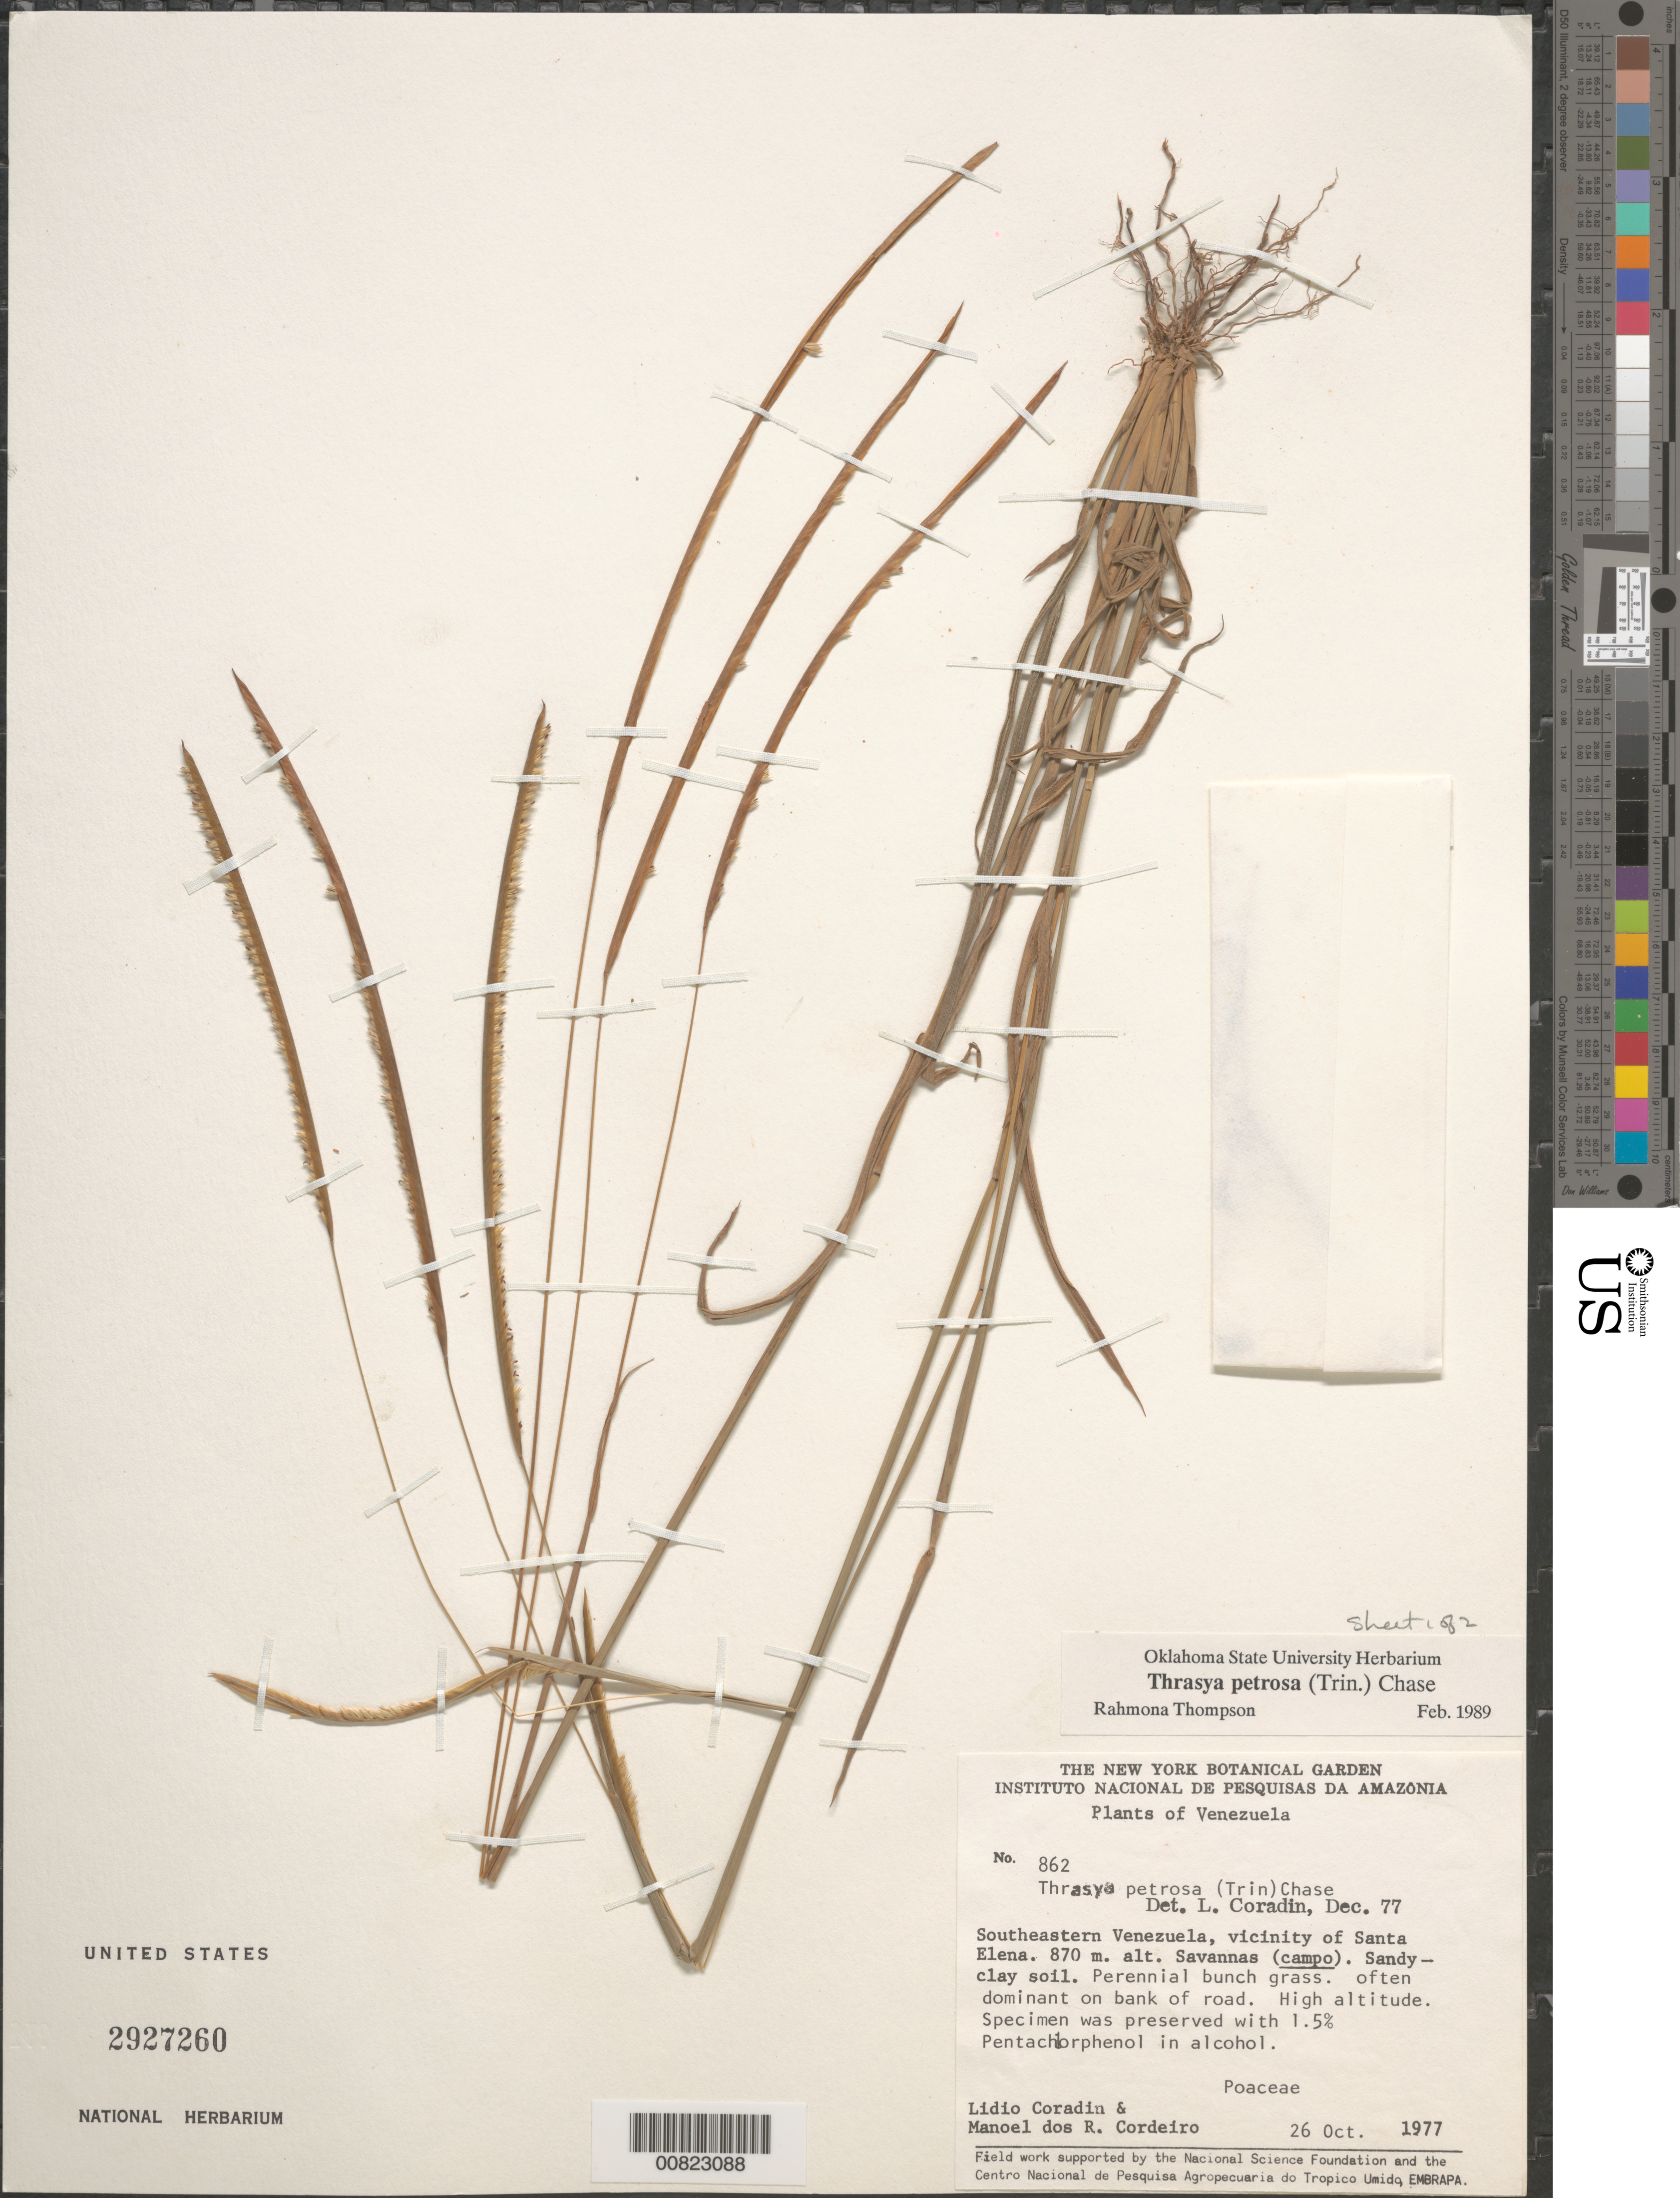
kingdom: Plantae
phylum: Tracheophyta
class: Liliopsida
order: Poales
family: Poaceae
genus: Thrasya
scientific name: Thrasya petrosa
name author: (Trin.) Chase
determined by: Thompson, R.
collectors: L. Coradin & M. Cordeiro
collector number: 862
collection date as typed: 26-Oct-77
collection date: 1977-10-26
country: Venezuela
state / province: Bolívar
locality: Santa Elena, vic., SE Venezuela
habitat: Sandy-clay soil; bank of road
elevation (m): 870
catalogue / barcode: US 2927260